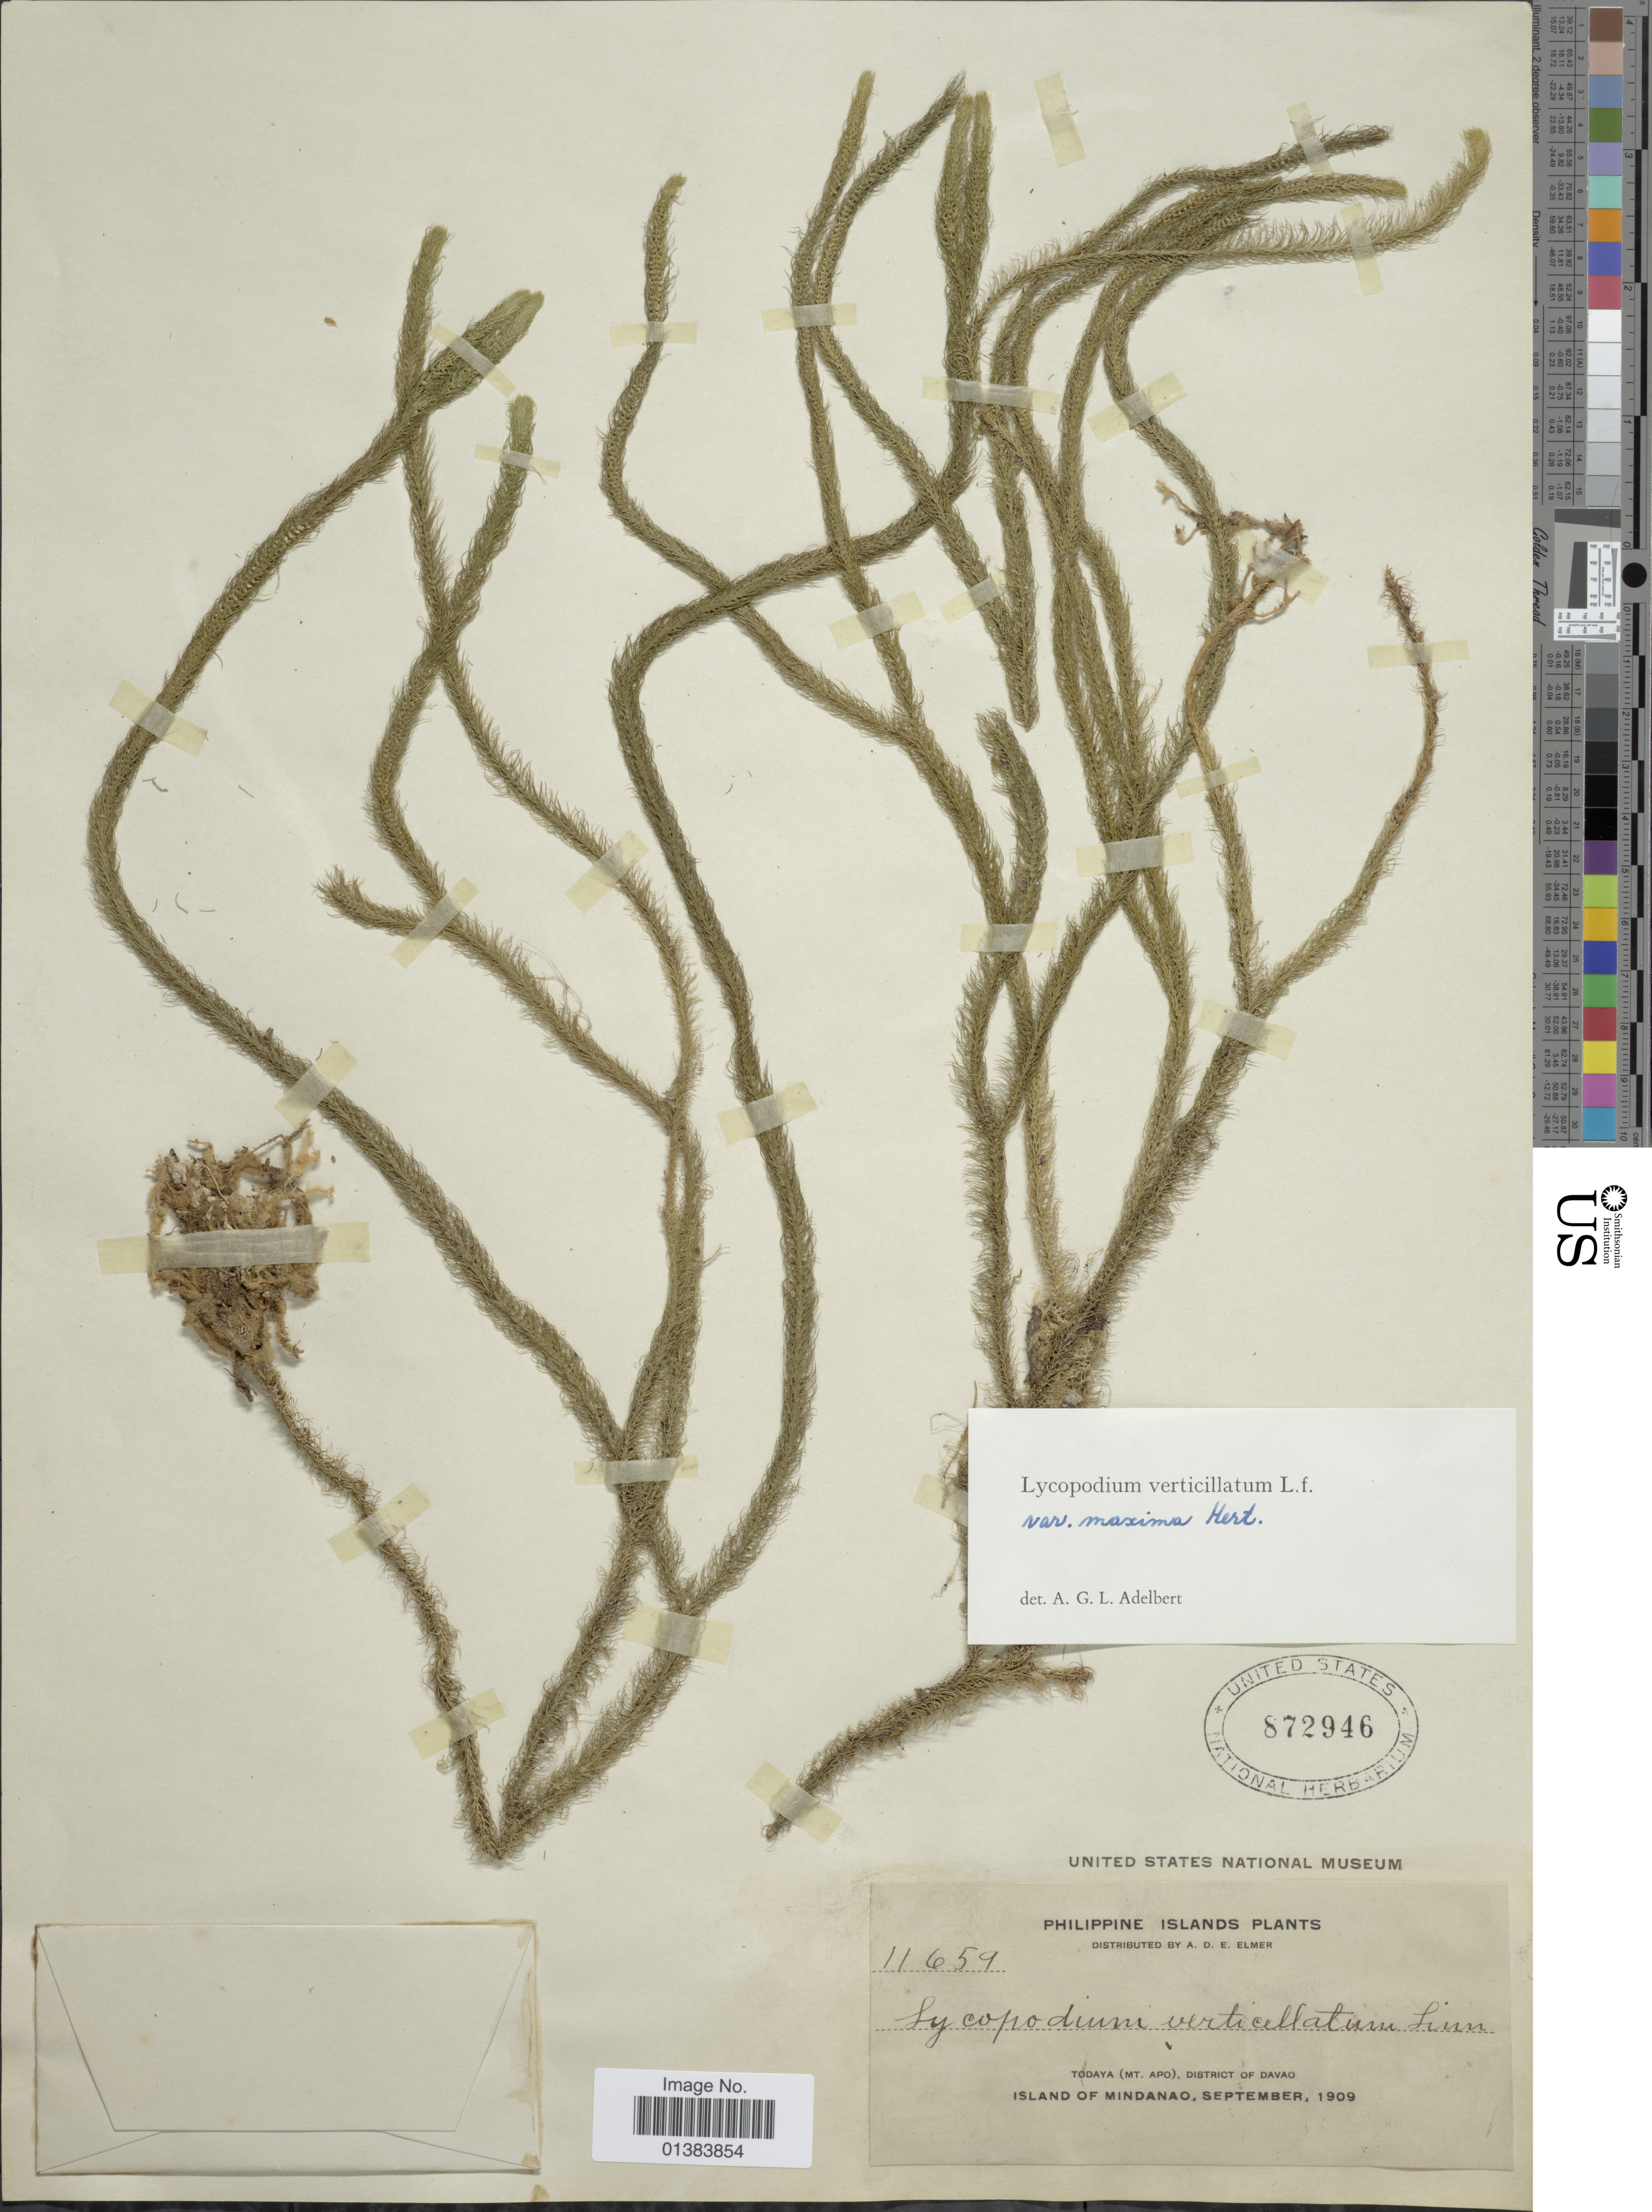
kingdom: Plantae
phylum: Tracheophyta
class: Lycopodiopsida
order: Lycopodiales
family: Lycopodiaceae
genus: Phlegmariurus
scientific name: Phlegmariurus verticillatus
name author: (L. f.) A. R. Field & Testo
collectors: A. D. E. Elmer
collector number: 11659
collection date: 1909-09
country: Philippines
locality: Mindanao, Philippine Islands Plants, Todaya (Mt. Apo), District of Davao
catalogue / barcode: US 872946